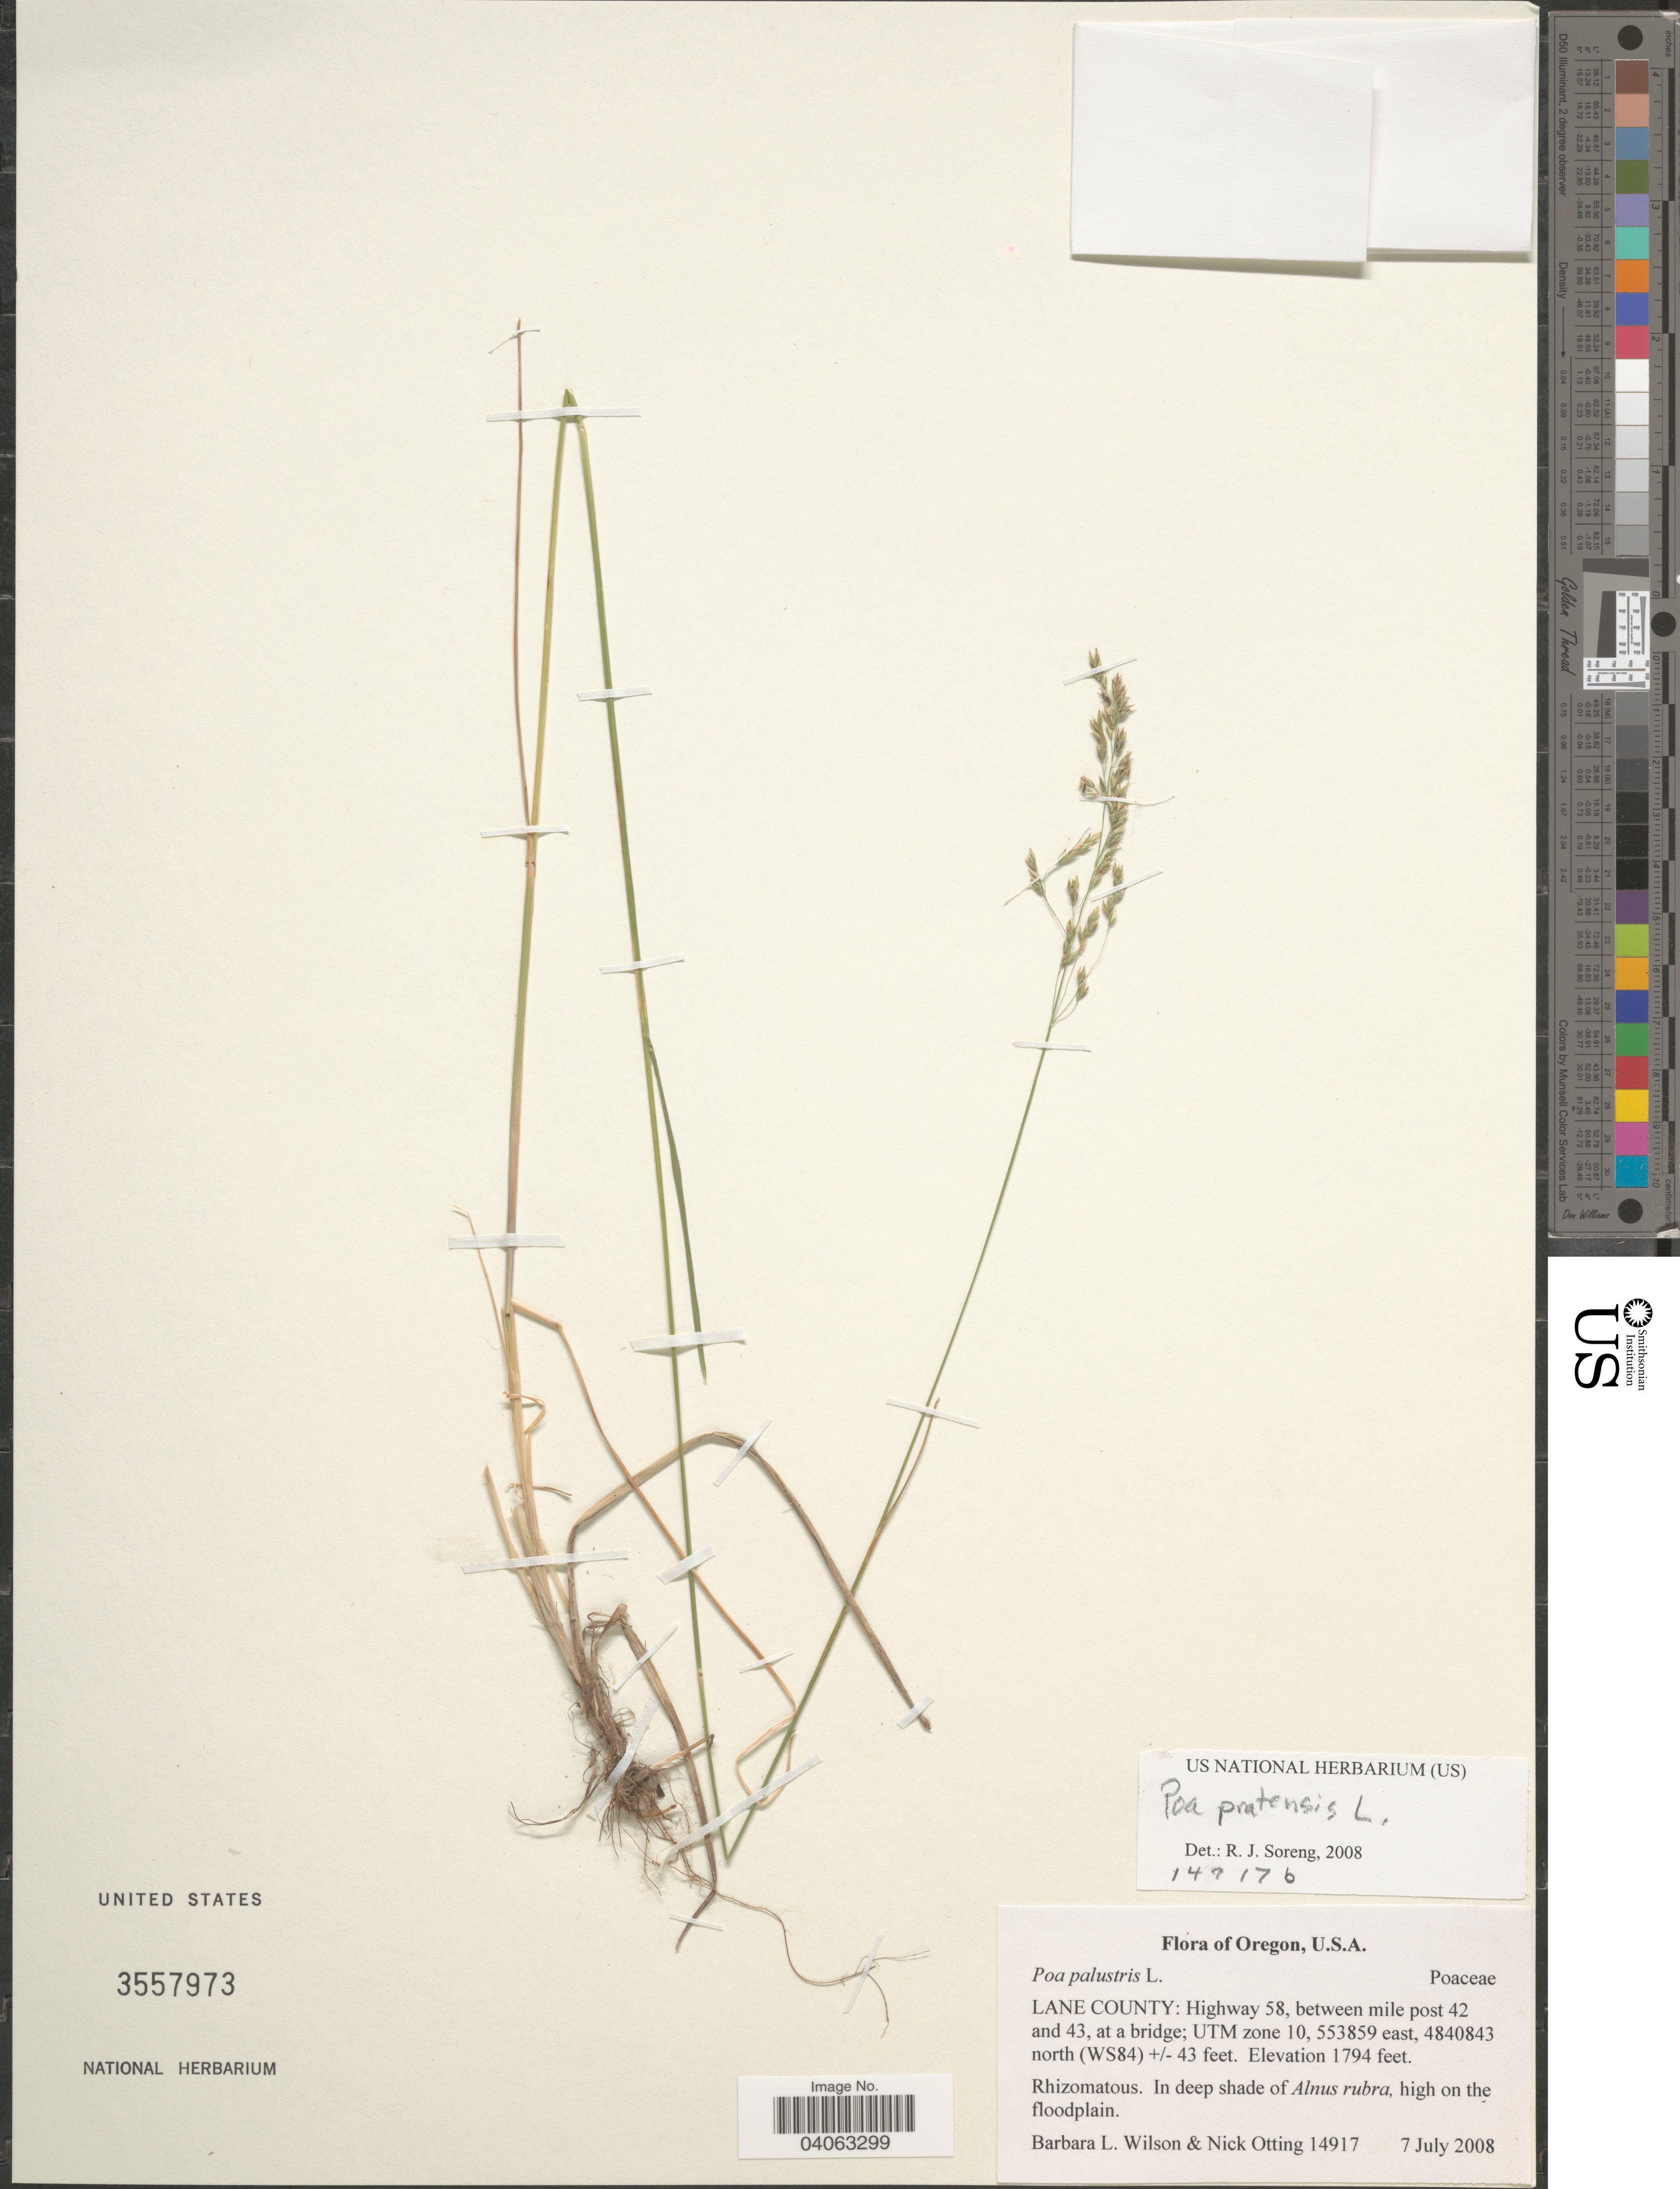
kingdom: Plantae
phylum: Tracheophyta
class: Liliopsida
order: Poales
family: Poaceae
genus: Poa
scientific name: Poa pratensis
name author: L.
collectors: B. L. Wilson & N. Otting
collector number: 14917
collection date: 2008-07-07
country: United States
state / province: Oregon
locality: Lane County: Highway 58, between mile post 42 and 43, at a bridge: UTM zone 10 (WS84).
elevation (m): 547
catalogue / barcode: US 3557973